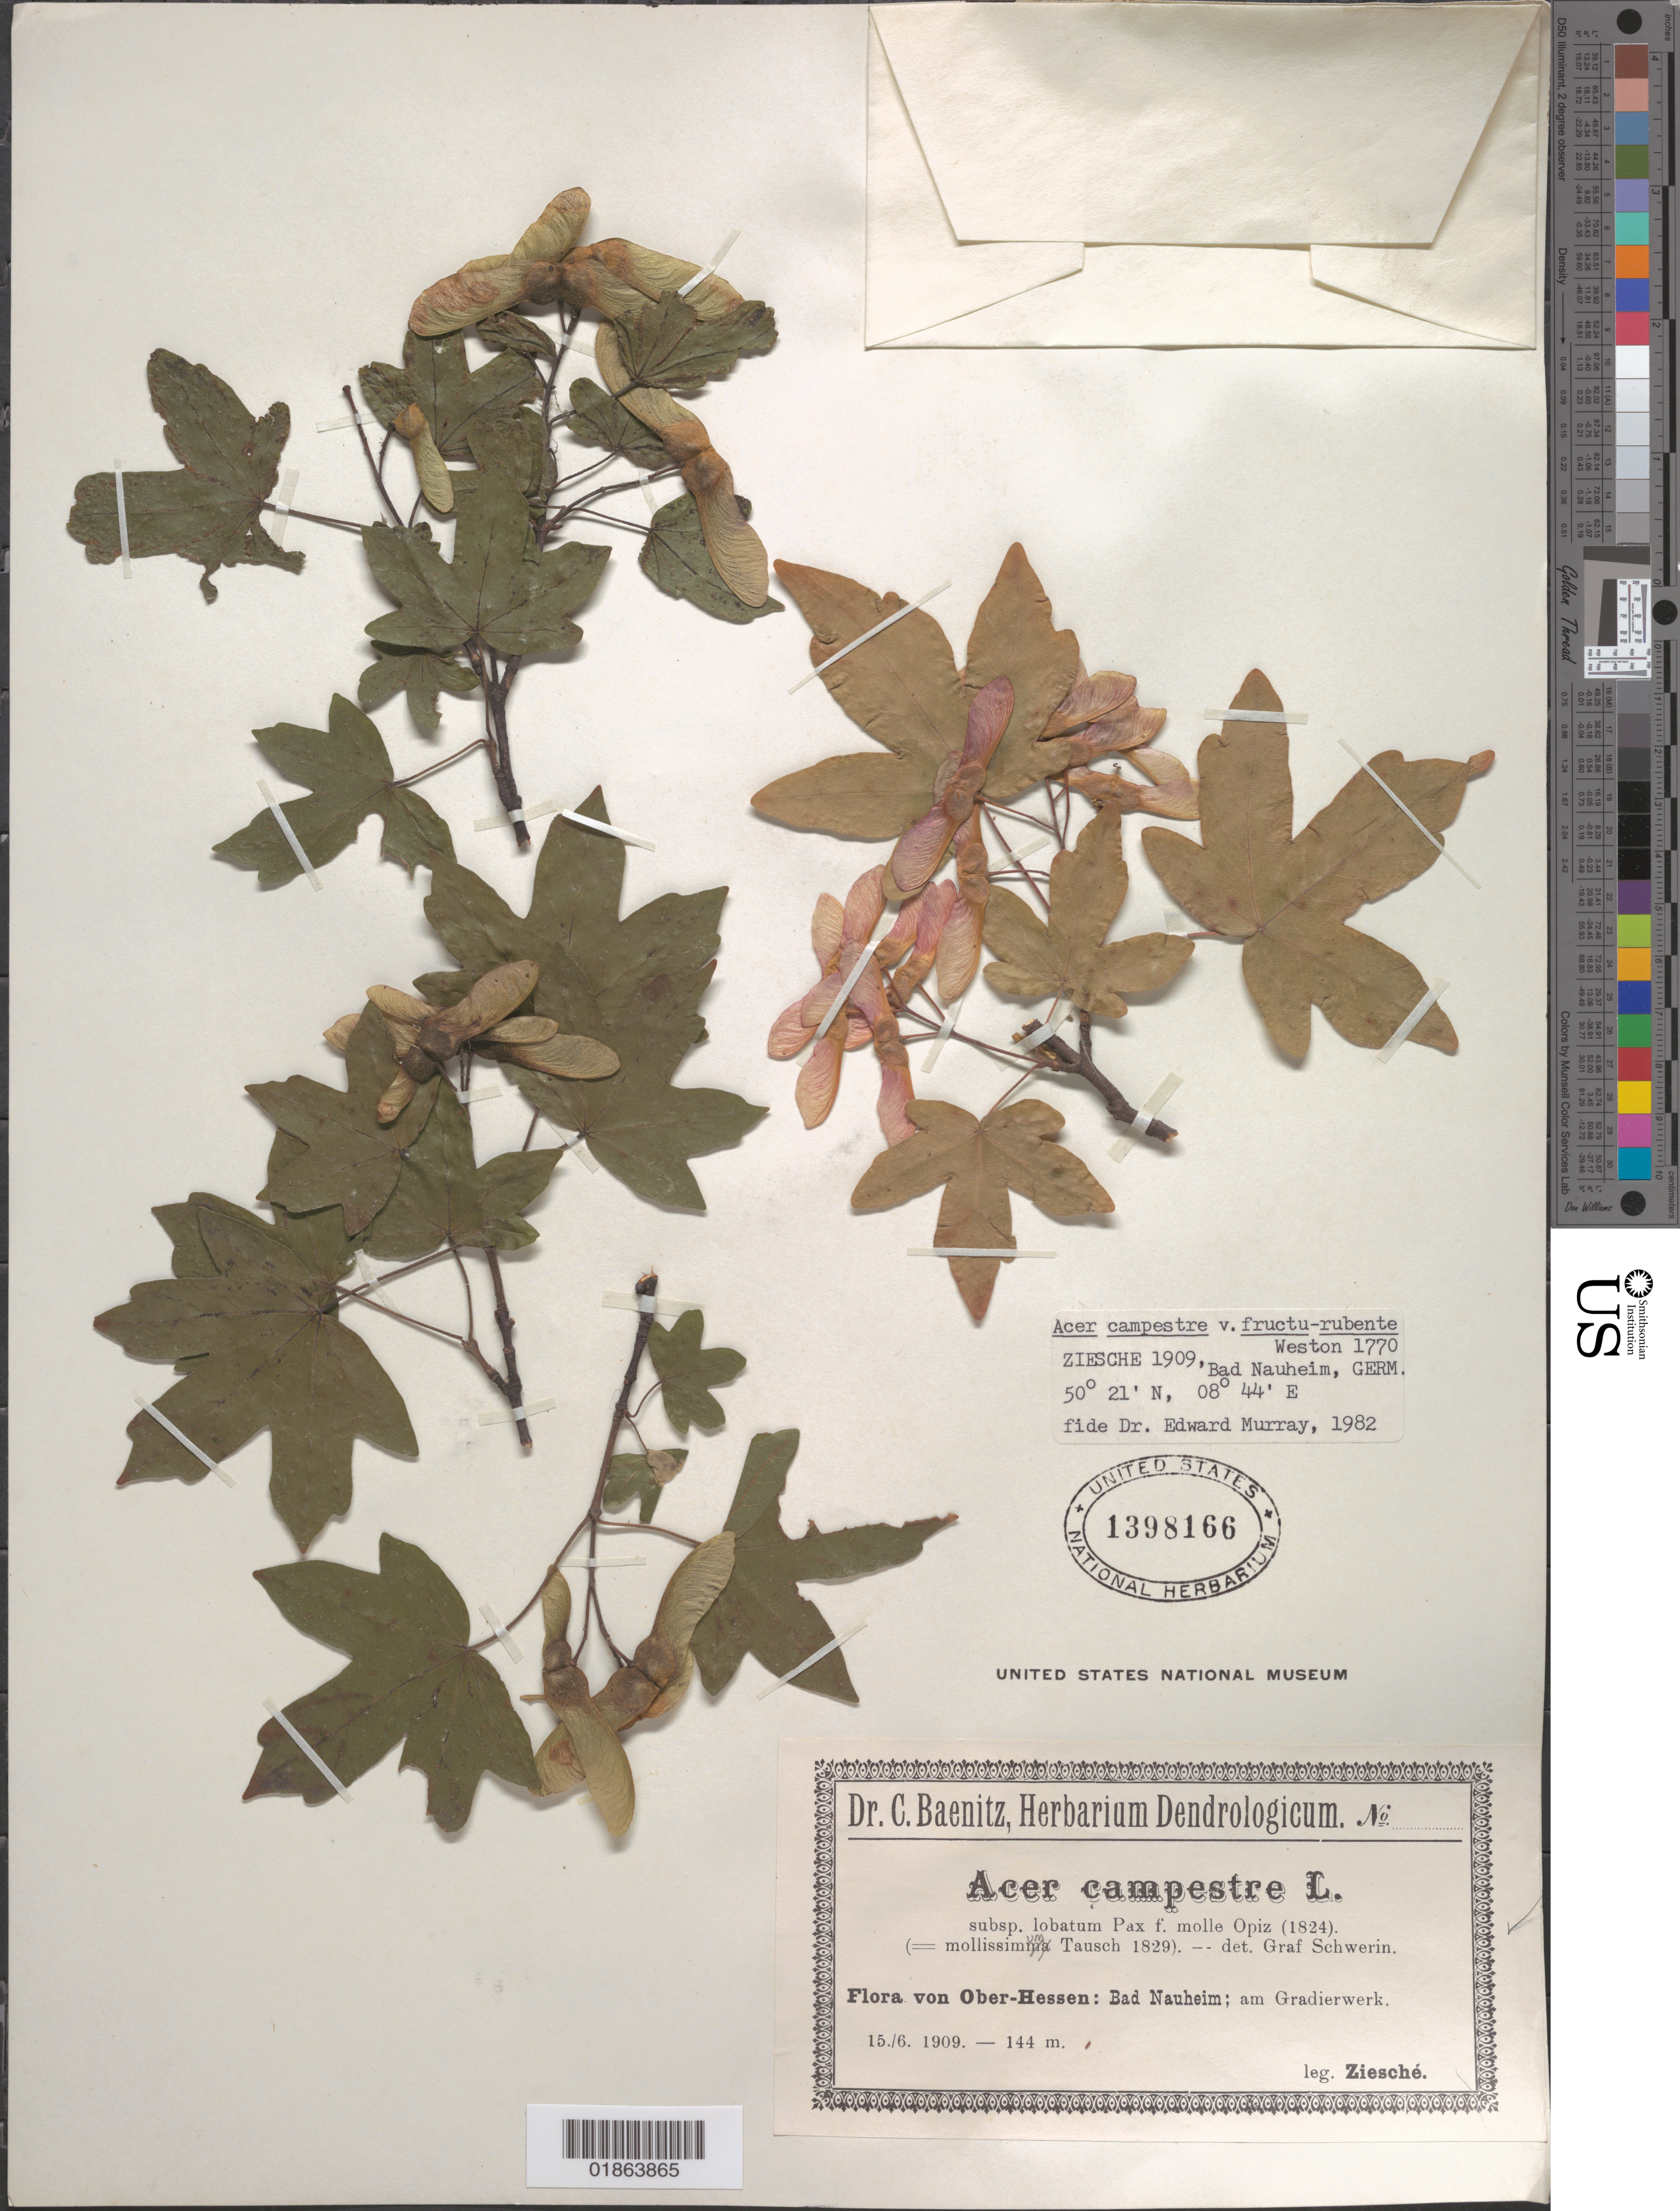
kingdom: Plantae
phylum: Tracheophyta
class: Magnoliopsida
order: Sapindales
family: Sapindaceae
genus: Acer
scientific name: Acer campestre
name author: L.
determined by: Murray, Edward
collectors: H. Ziesché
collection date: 1909-06-15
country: Germany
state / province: Hesse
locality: Ober-Hessen: Bad Nauheim; am Gradierwerk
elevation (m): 144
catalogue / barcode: US 1398166